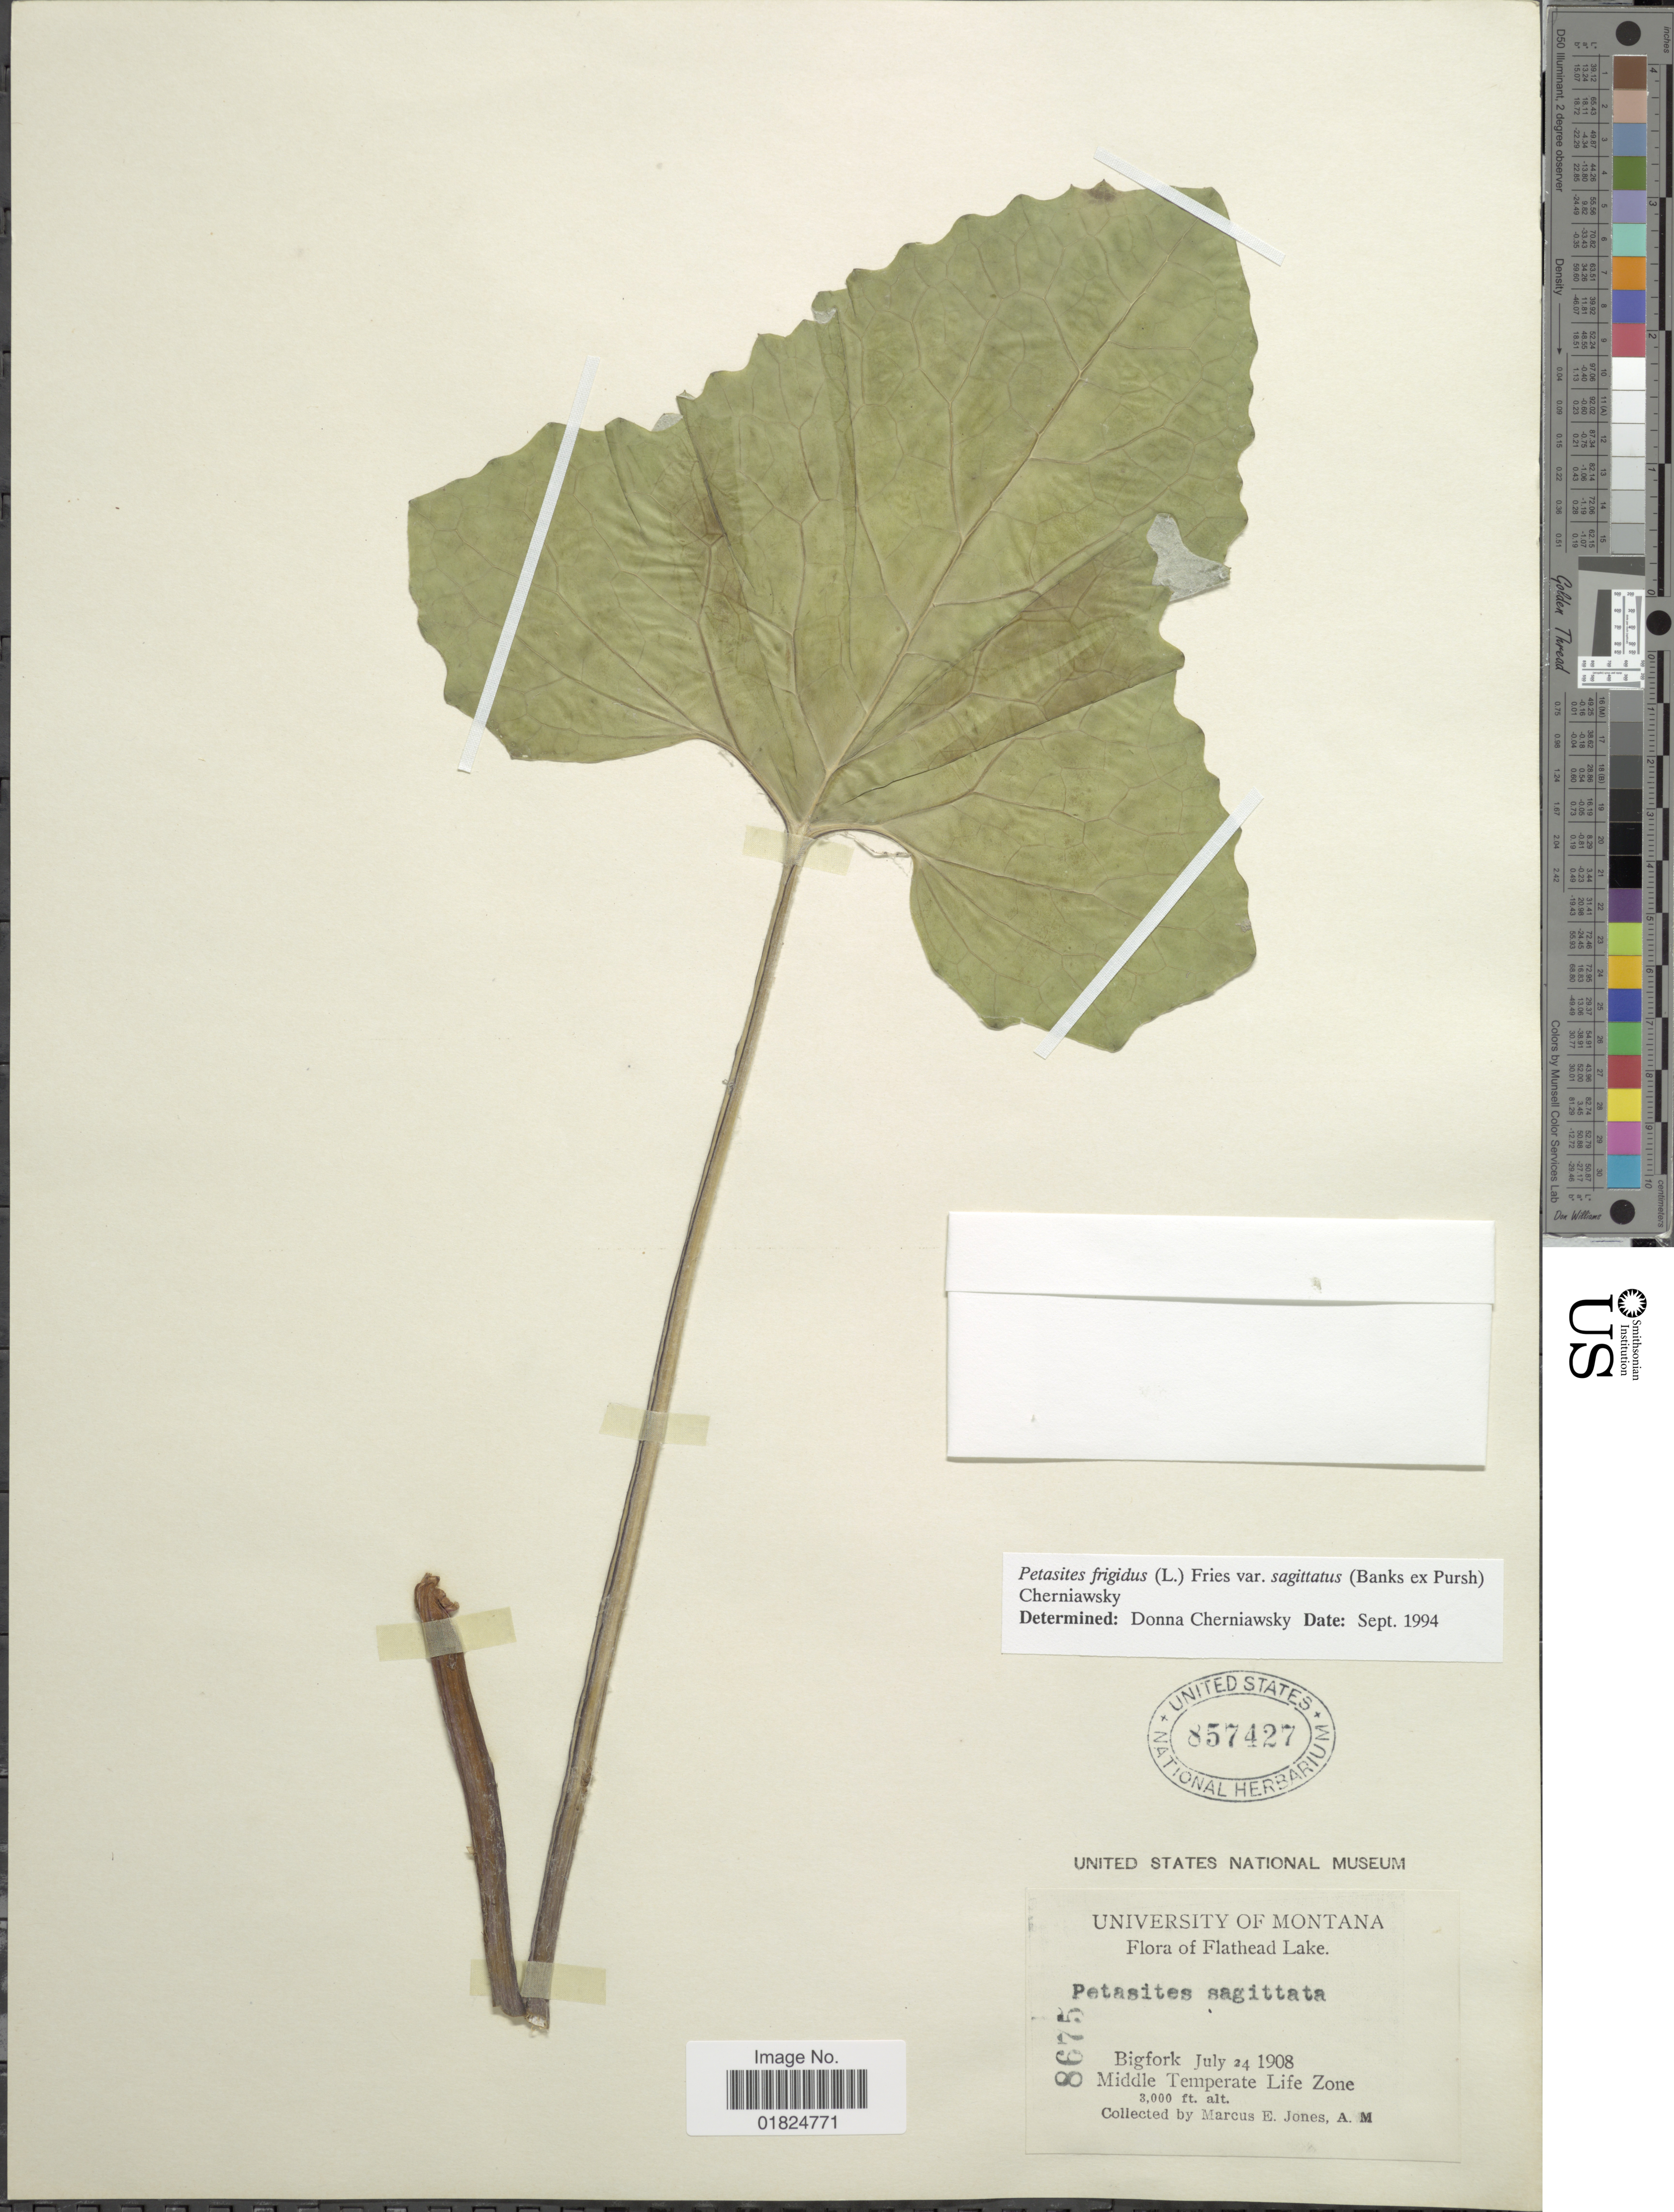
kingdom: Plantae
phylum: Tracheophyta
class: Magnoliopsida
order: Asterales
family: Asteraceae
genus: Petasites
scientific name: Petasites frigidus var. sagittatus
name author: (Banks ex Pursh) Cherniawsky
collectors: M. E. Jones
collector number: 8675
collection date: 1908-07-24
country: United States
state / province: Montana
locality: Montana. Flathead Lake. Middel Temperate Life Zone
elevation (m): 914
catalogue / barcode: US 857427